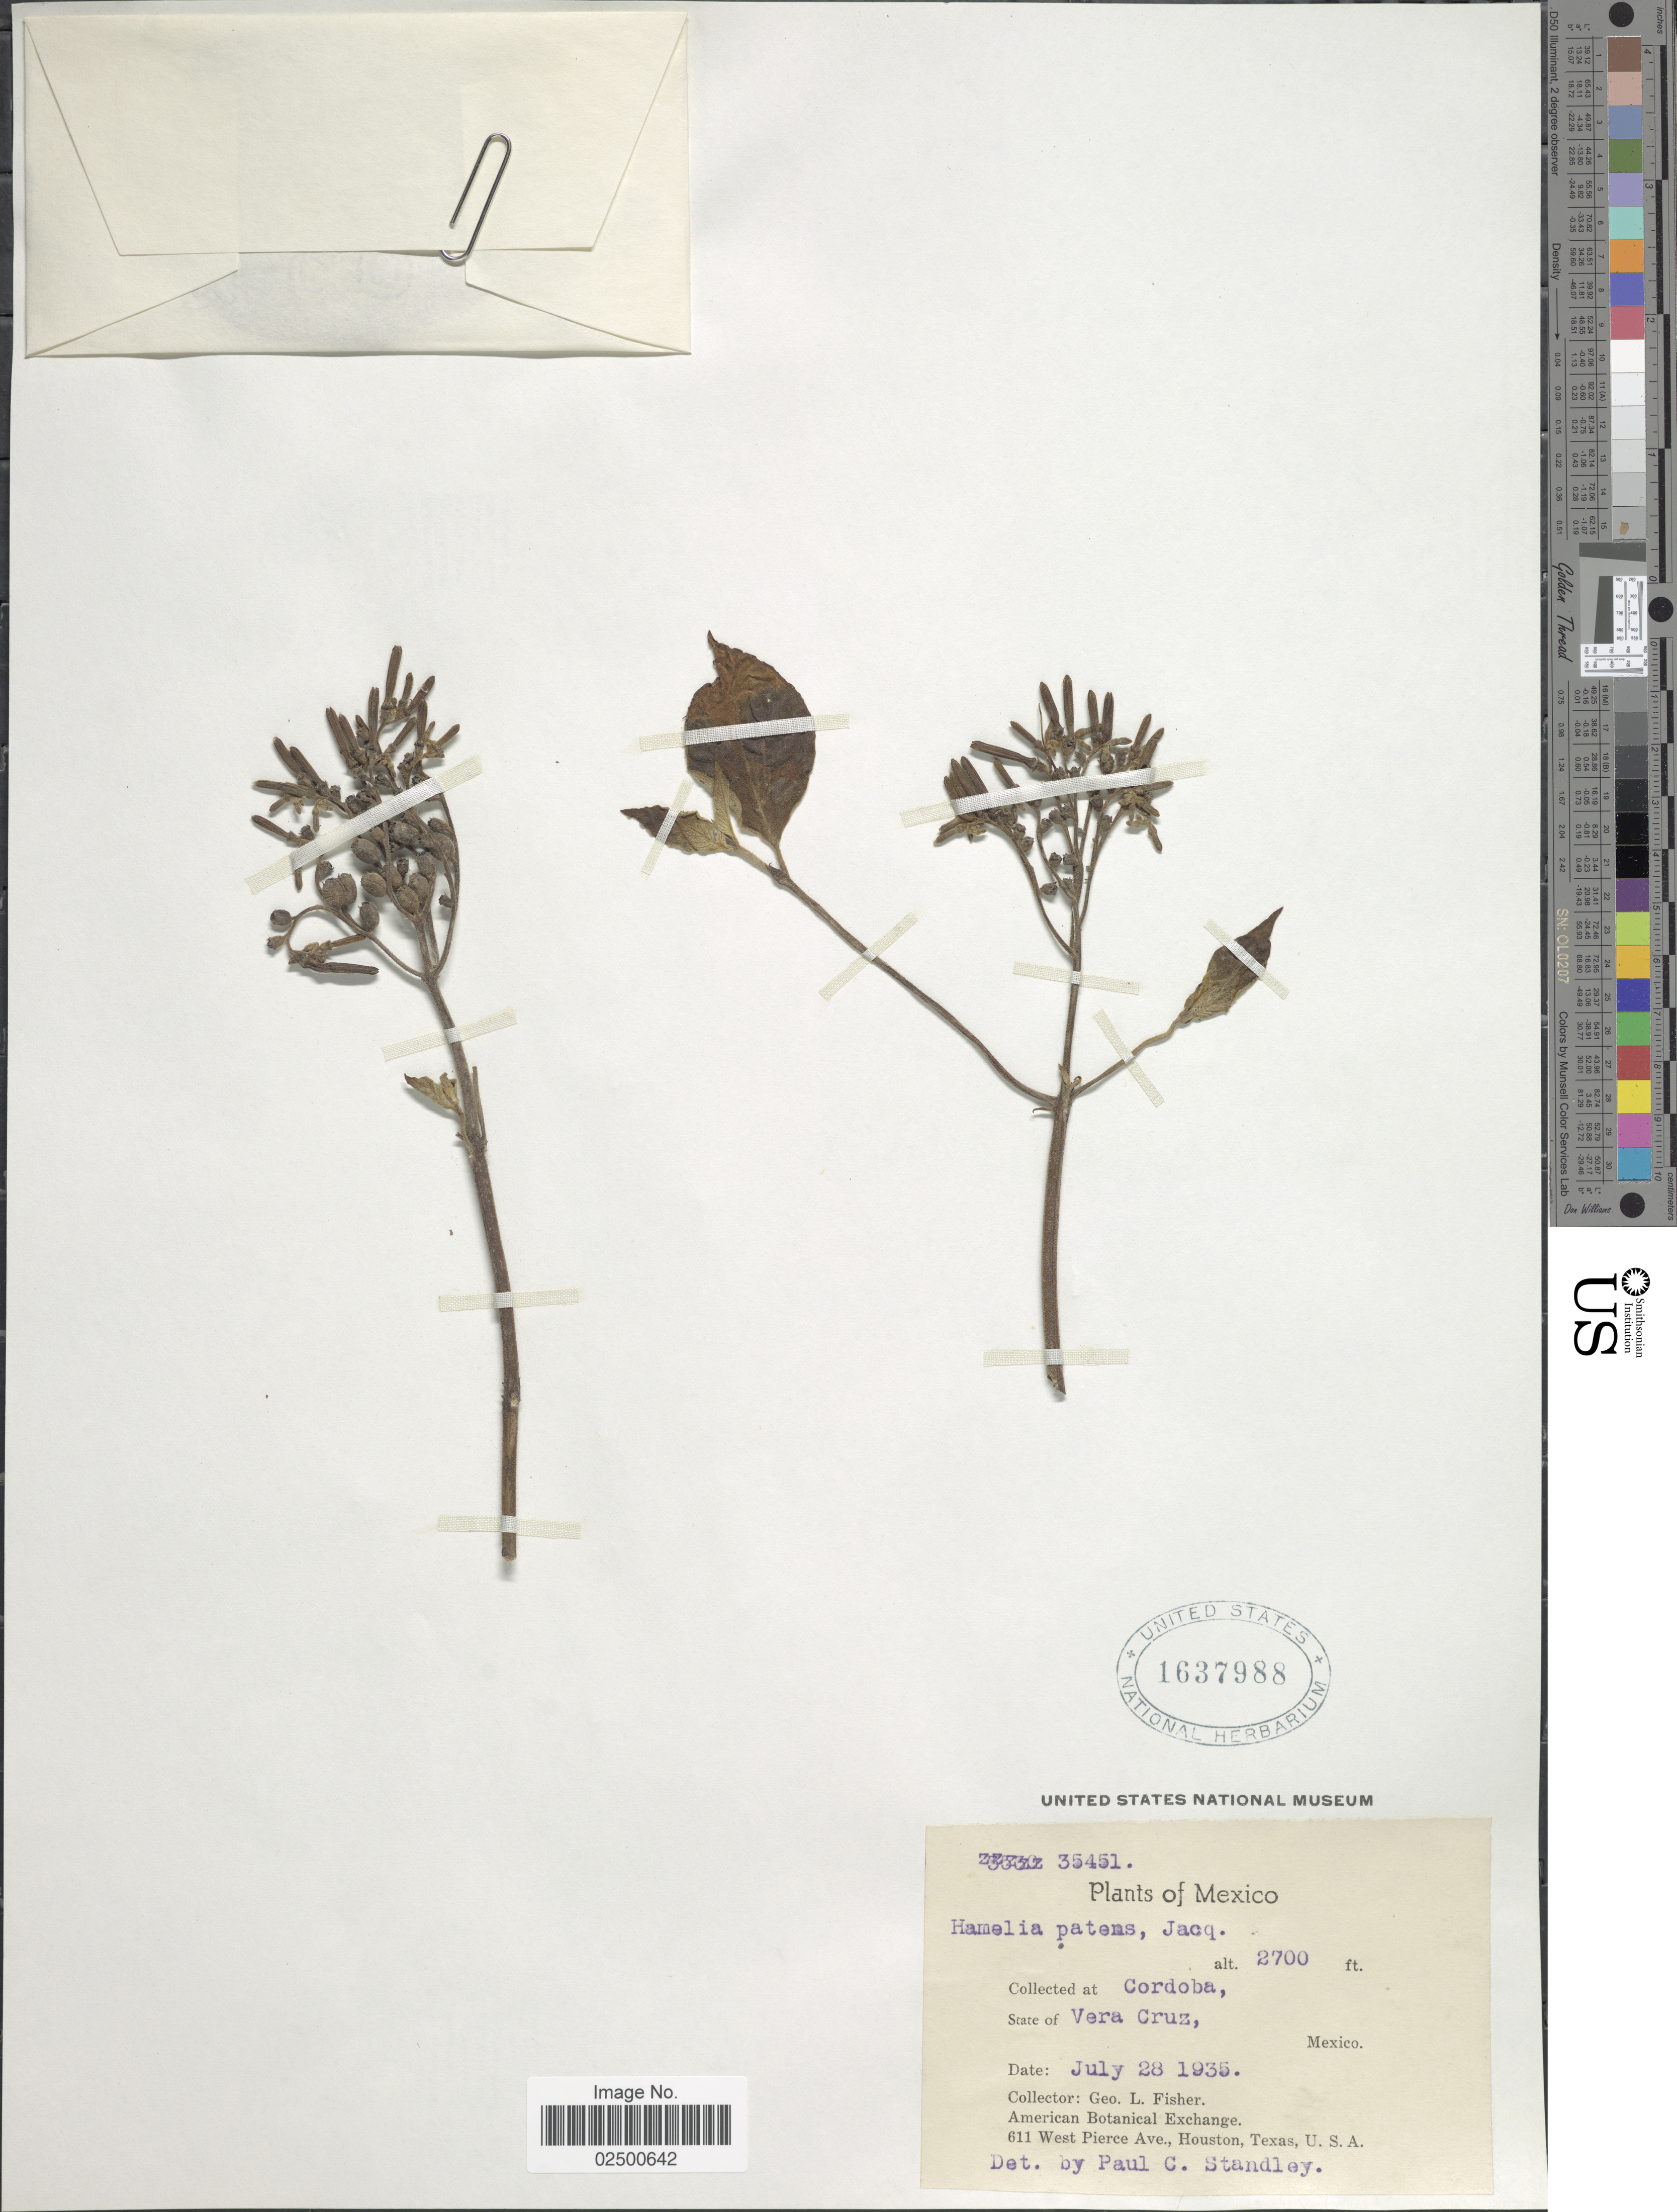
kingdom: Plantae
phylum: Tracheophyta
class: Magnoliopsida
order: Gentianales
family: Rubiaceae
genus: Hamelia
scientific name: Hamelia patens var. patens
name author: Jacq.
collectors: G. L. Fisher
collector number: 35451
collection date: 1935-07-28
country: Mexico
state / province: Veracruz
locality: Cordoba, State of Vera Cruz.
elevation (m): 823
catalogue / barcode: US 1637988